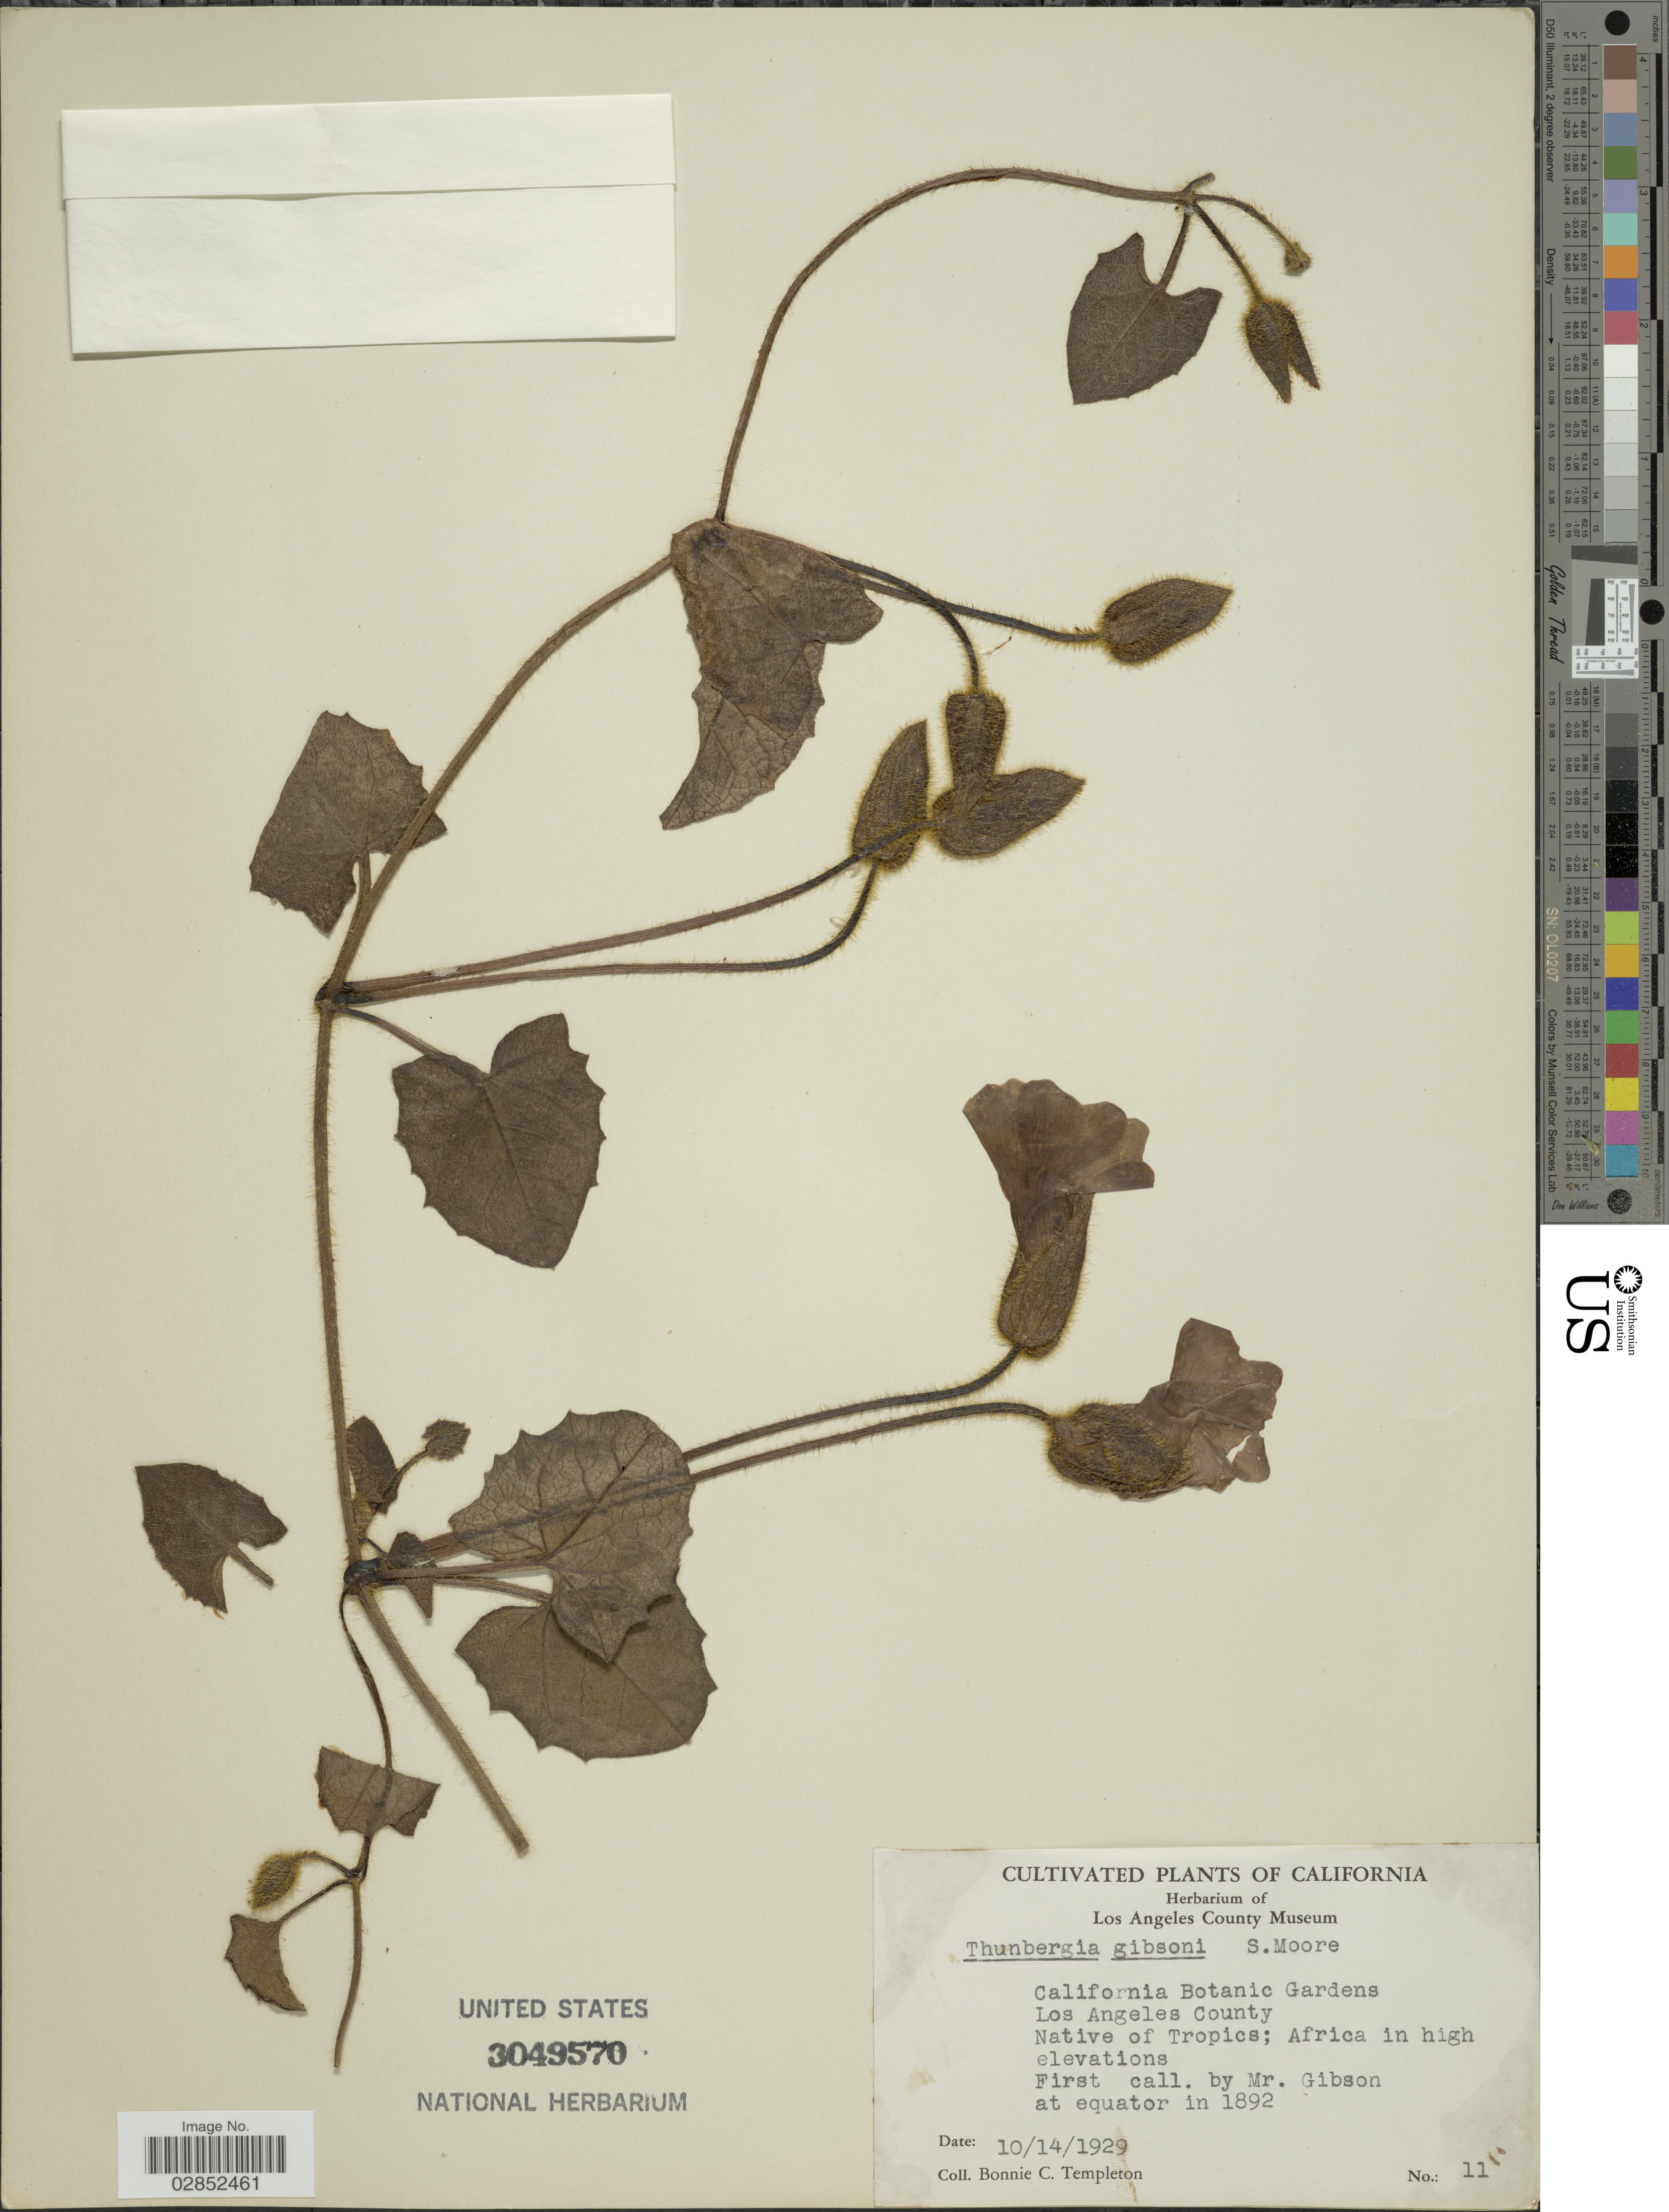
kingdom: Plantae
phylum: Tracheophyta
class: Magnoliopsida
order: Lamiales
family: Acanthaceae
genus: Thunbergia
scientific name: Thunbergia gibsonii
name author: S. Moore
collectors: B. Templeton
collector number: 11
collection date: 1929-10-14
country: United States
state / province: California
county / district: Los Angeles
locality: California Botanic Gardens, Los Angeles County.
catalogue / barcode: US 3049570